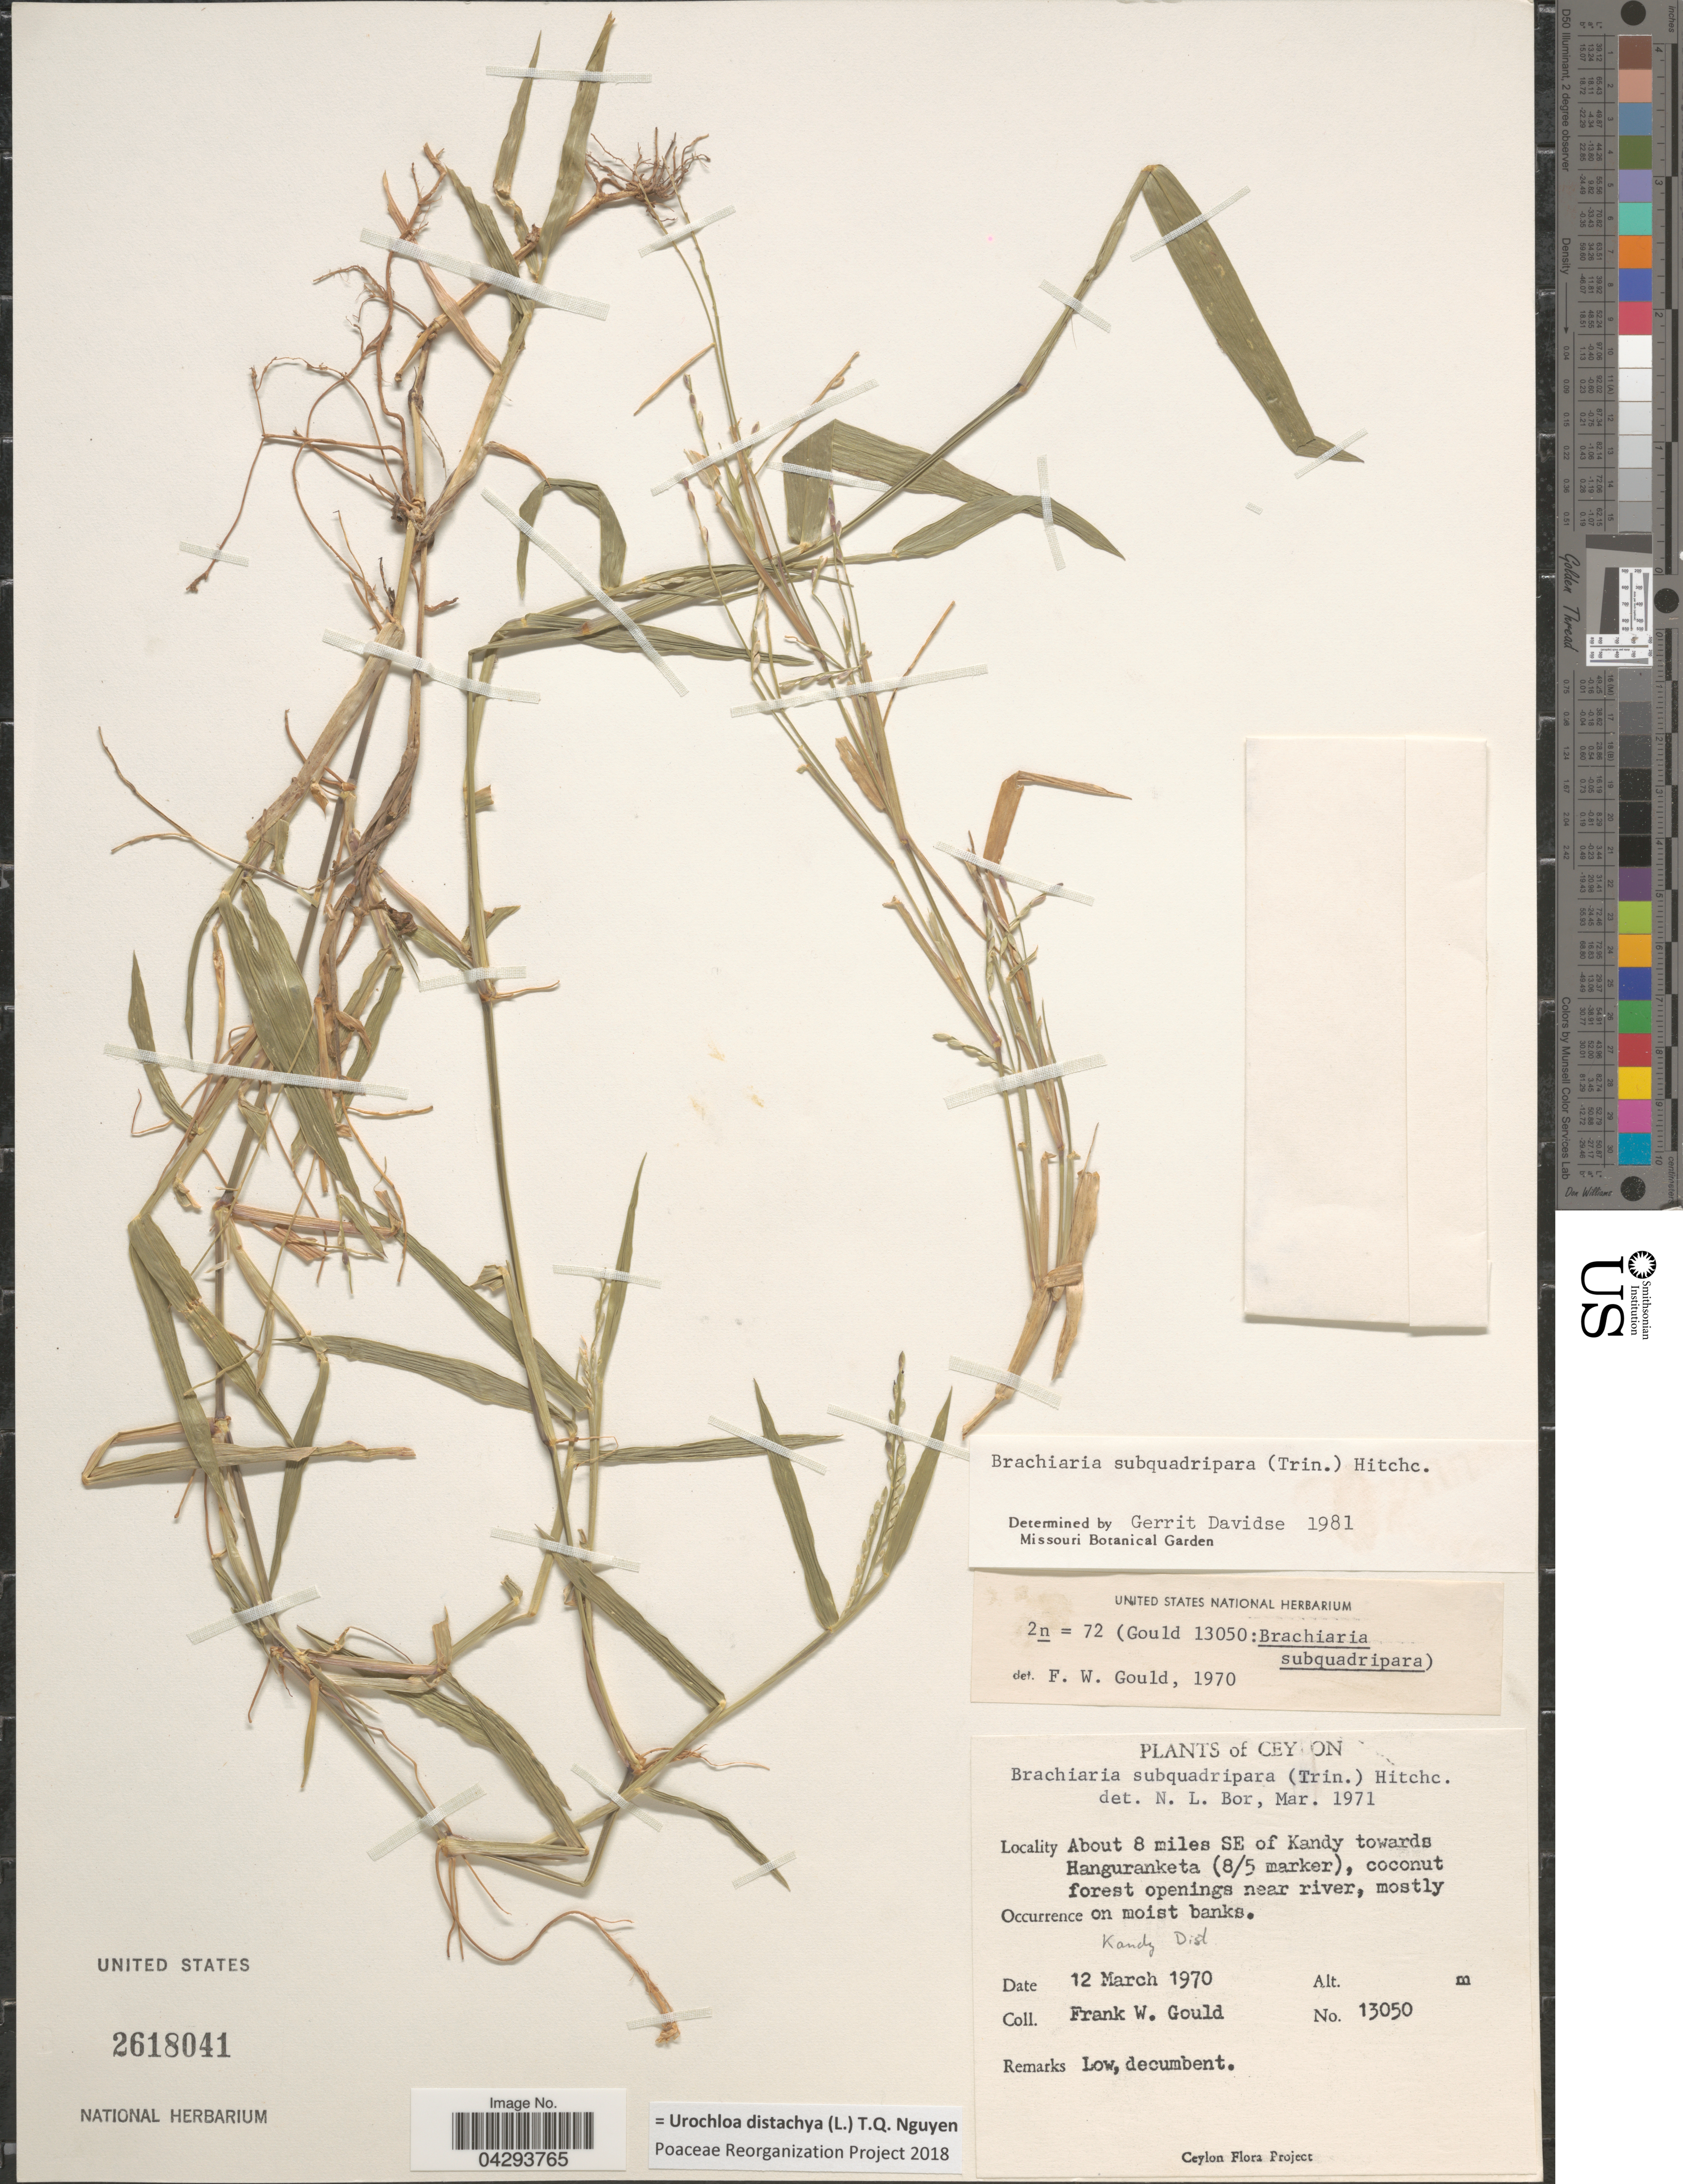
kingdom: Plantae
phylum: Tracheophyta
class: Liliopsida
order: Poales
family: Poaceae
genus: Urochloa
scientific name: Urochloa distachya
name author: (L.) T.Q. Nguyen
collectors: F. W. Gould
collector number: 13050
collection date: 1970-03-12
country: Sri Lanka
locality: Ceylon. About 8 miles SE of Kandy towards Hanguranketa (8/5 marker), coconut forest openings near river, mostly on moist banks, Kandy Dist.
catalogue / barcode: US 2618041